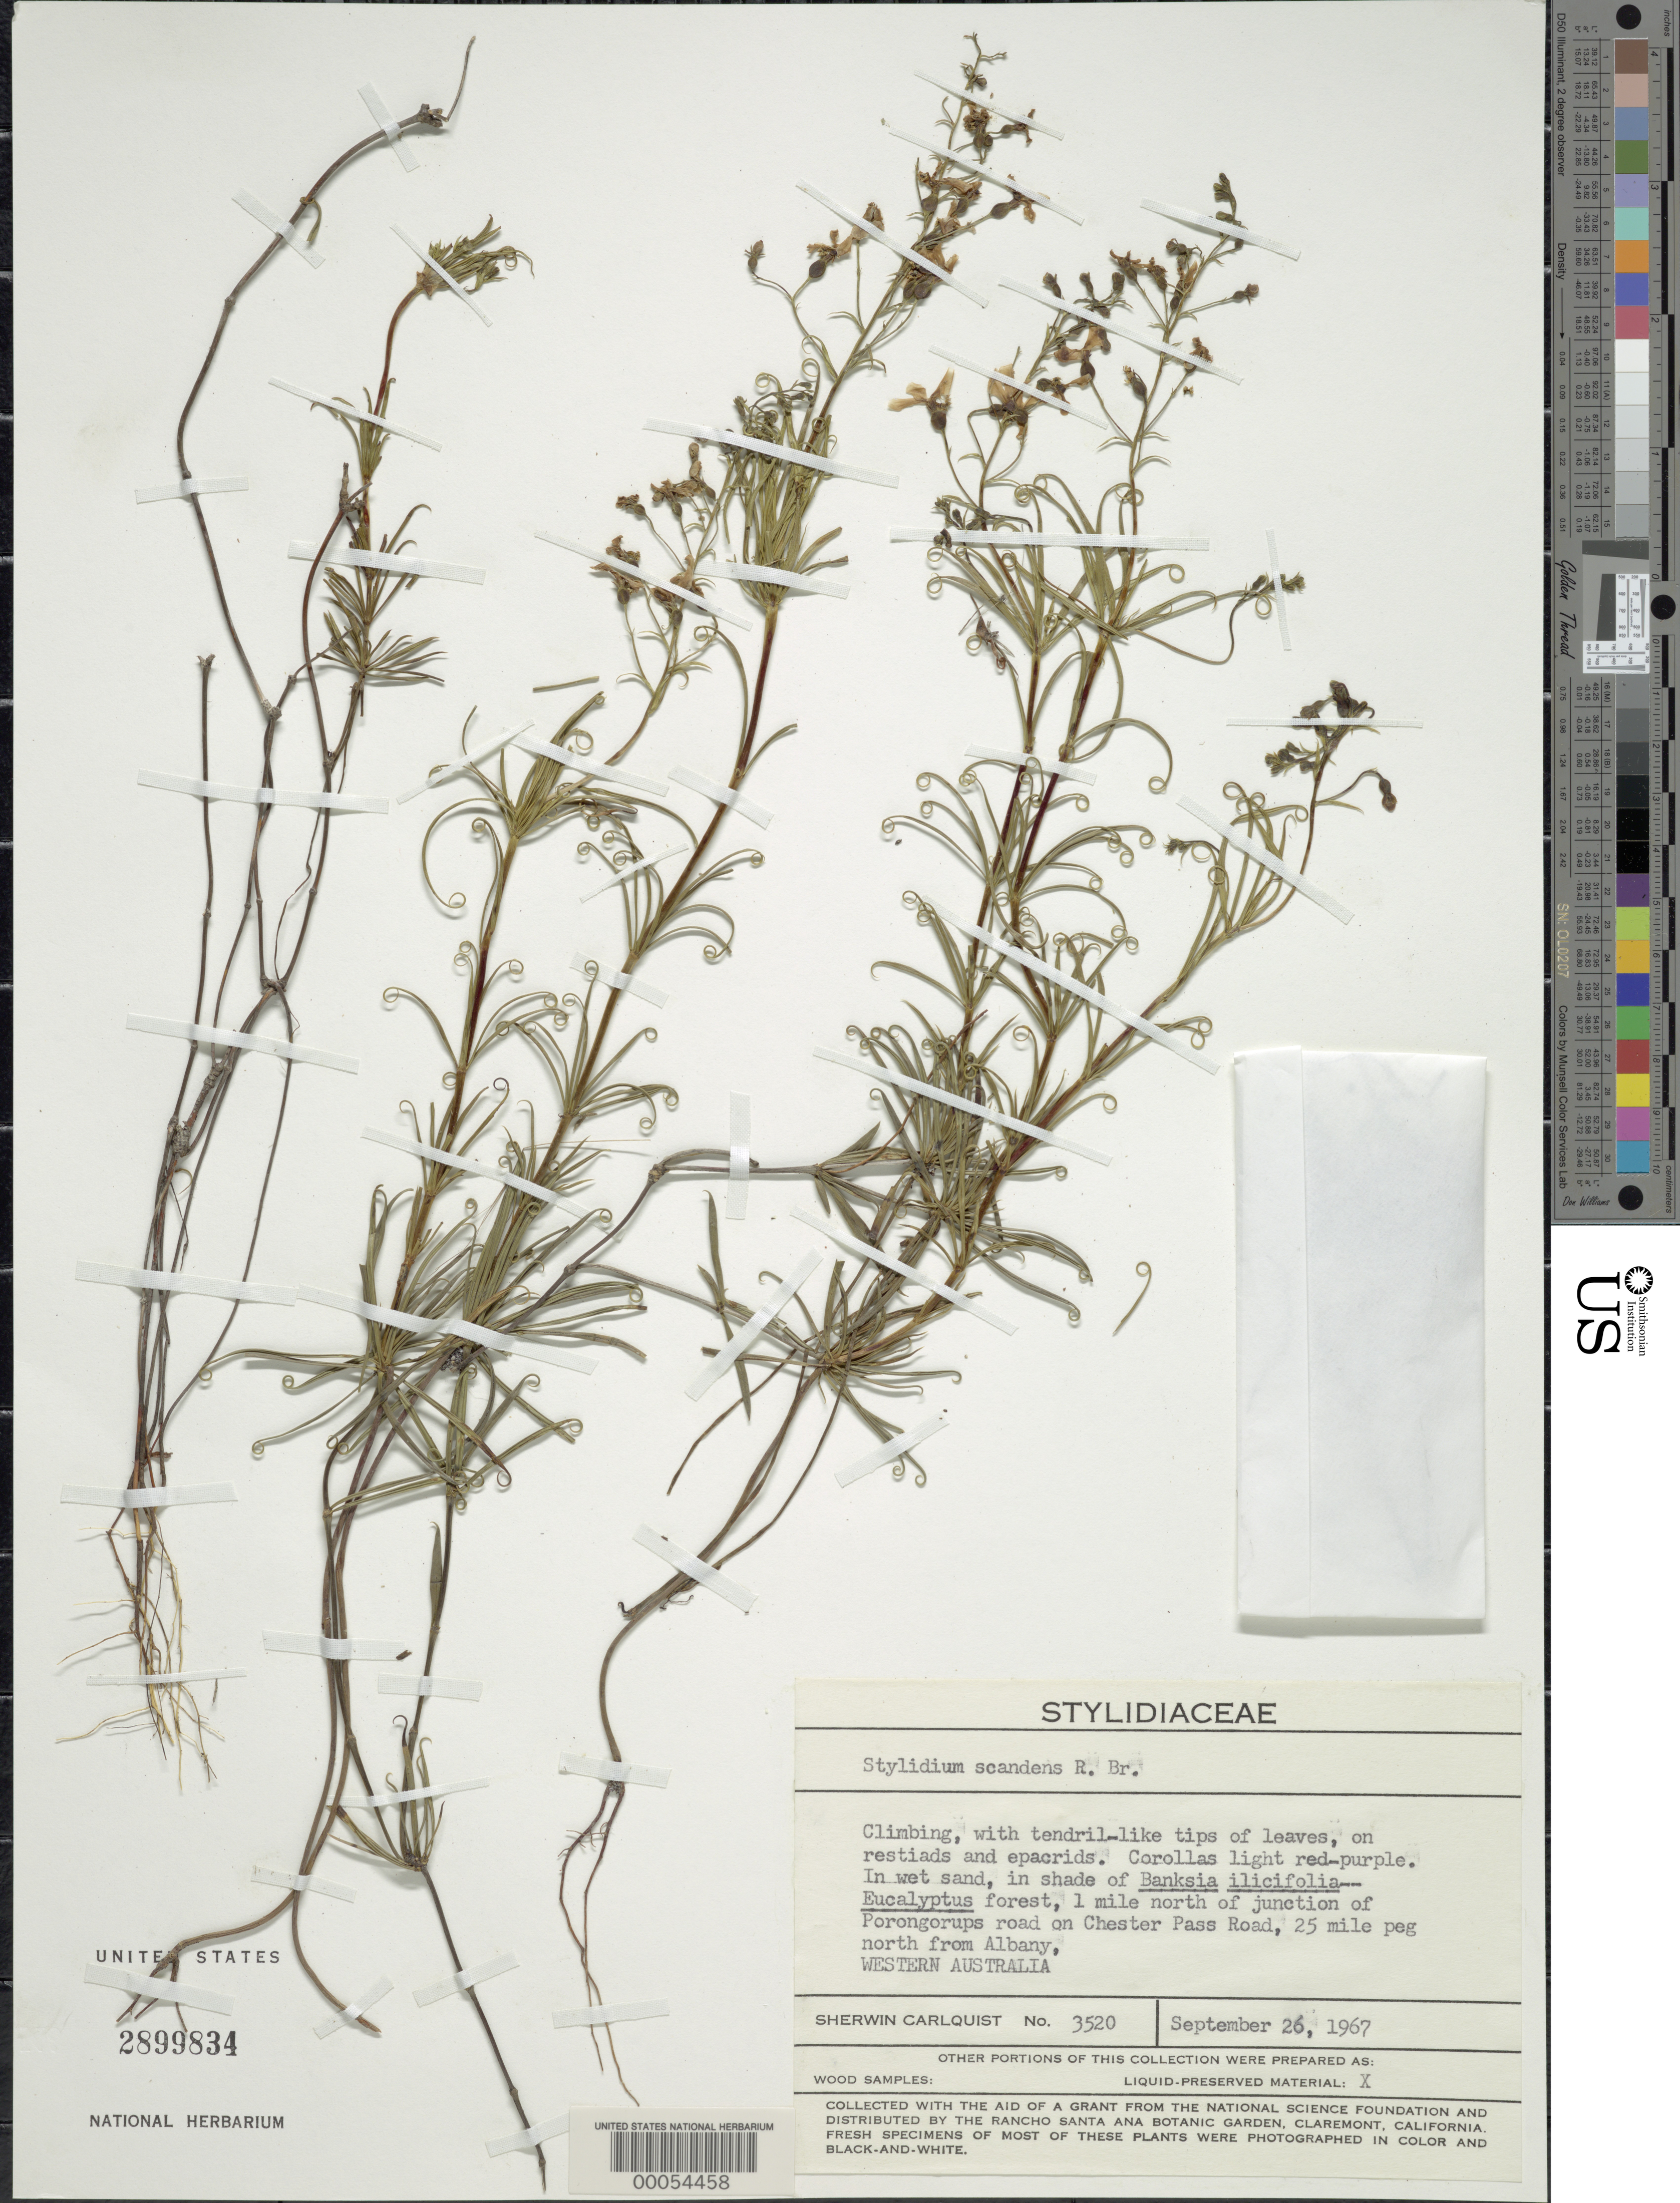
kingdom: Plantae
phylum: Tracheophyta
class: Magnoliopsida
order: Asterales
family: Stylidiaceae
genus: Stylidium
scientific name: Stylidium scandens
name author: R. Br.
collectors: S. Carlquist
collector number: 3520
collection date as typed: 26 Sep 1967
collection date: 1967-09-26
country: Australia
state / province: Western Australia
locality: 1 mi n of junction of porongorups road on chester pass road, 25 mi peg n from albany.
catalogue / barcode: US 2899834